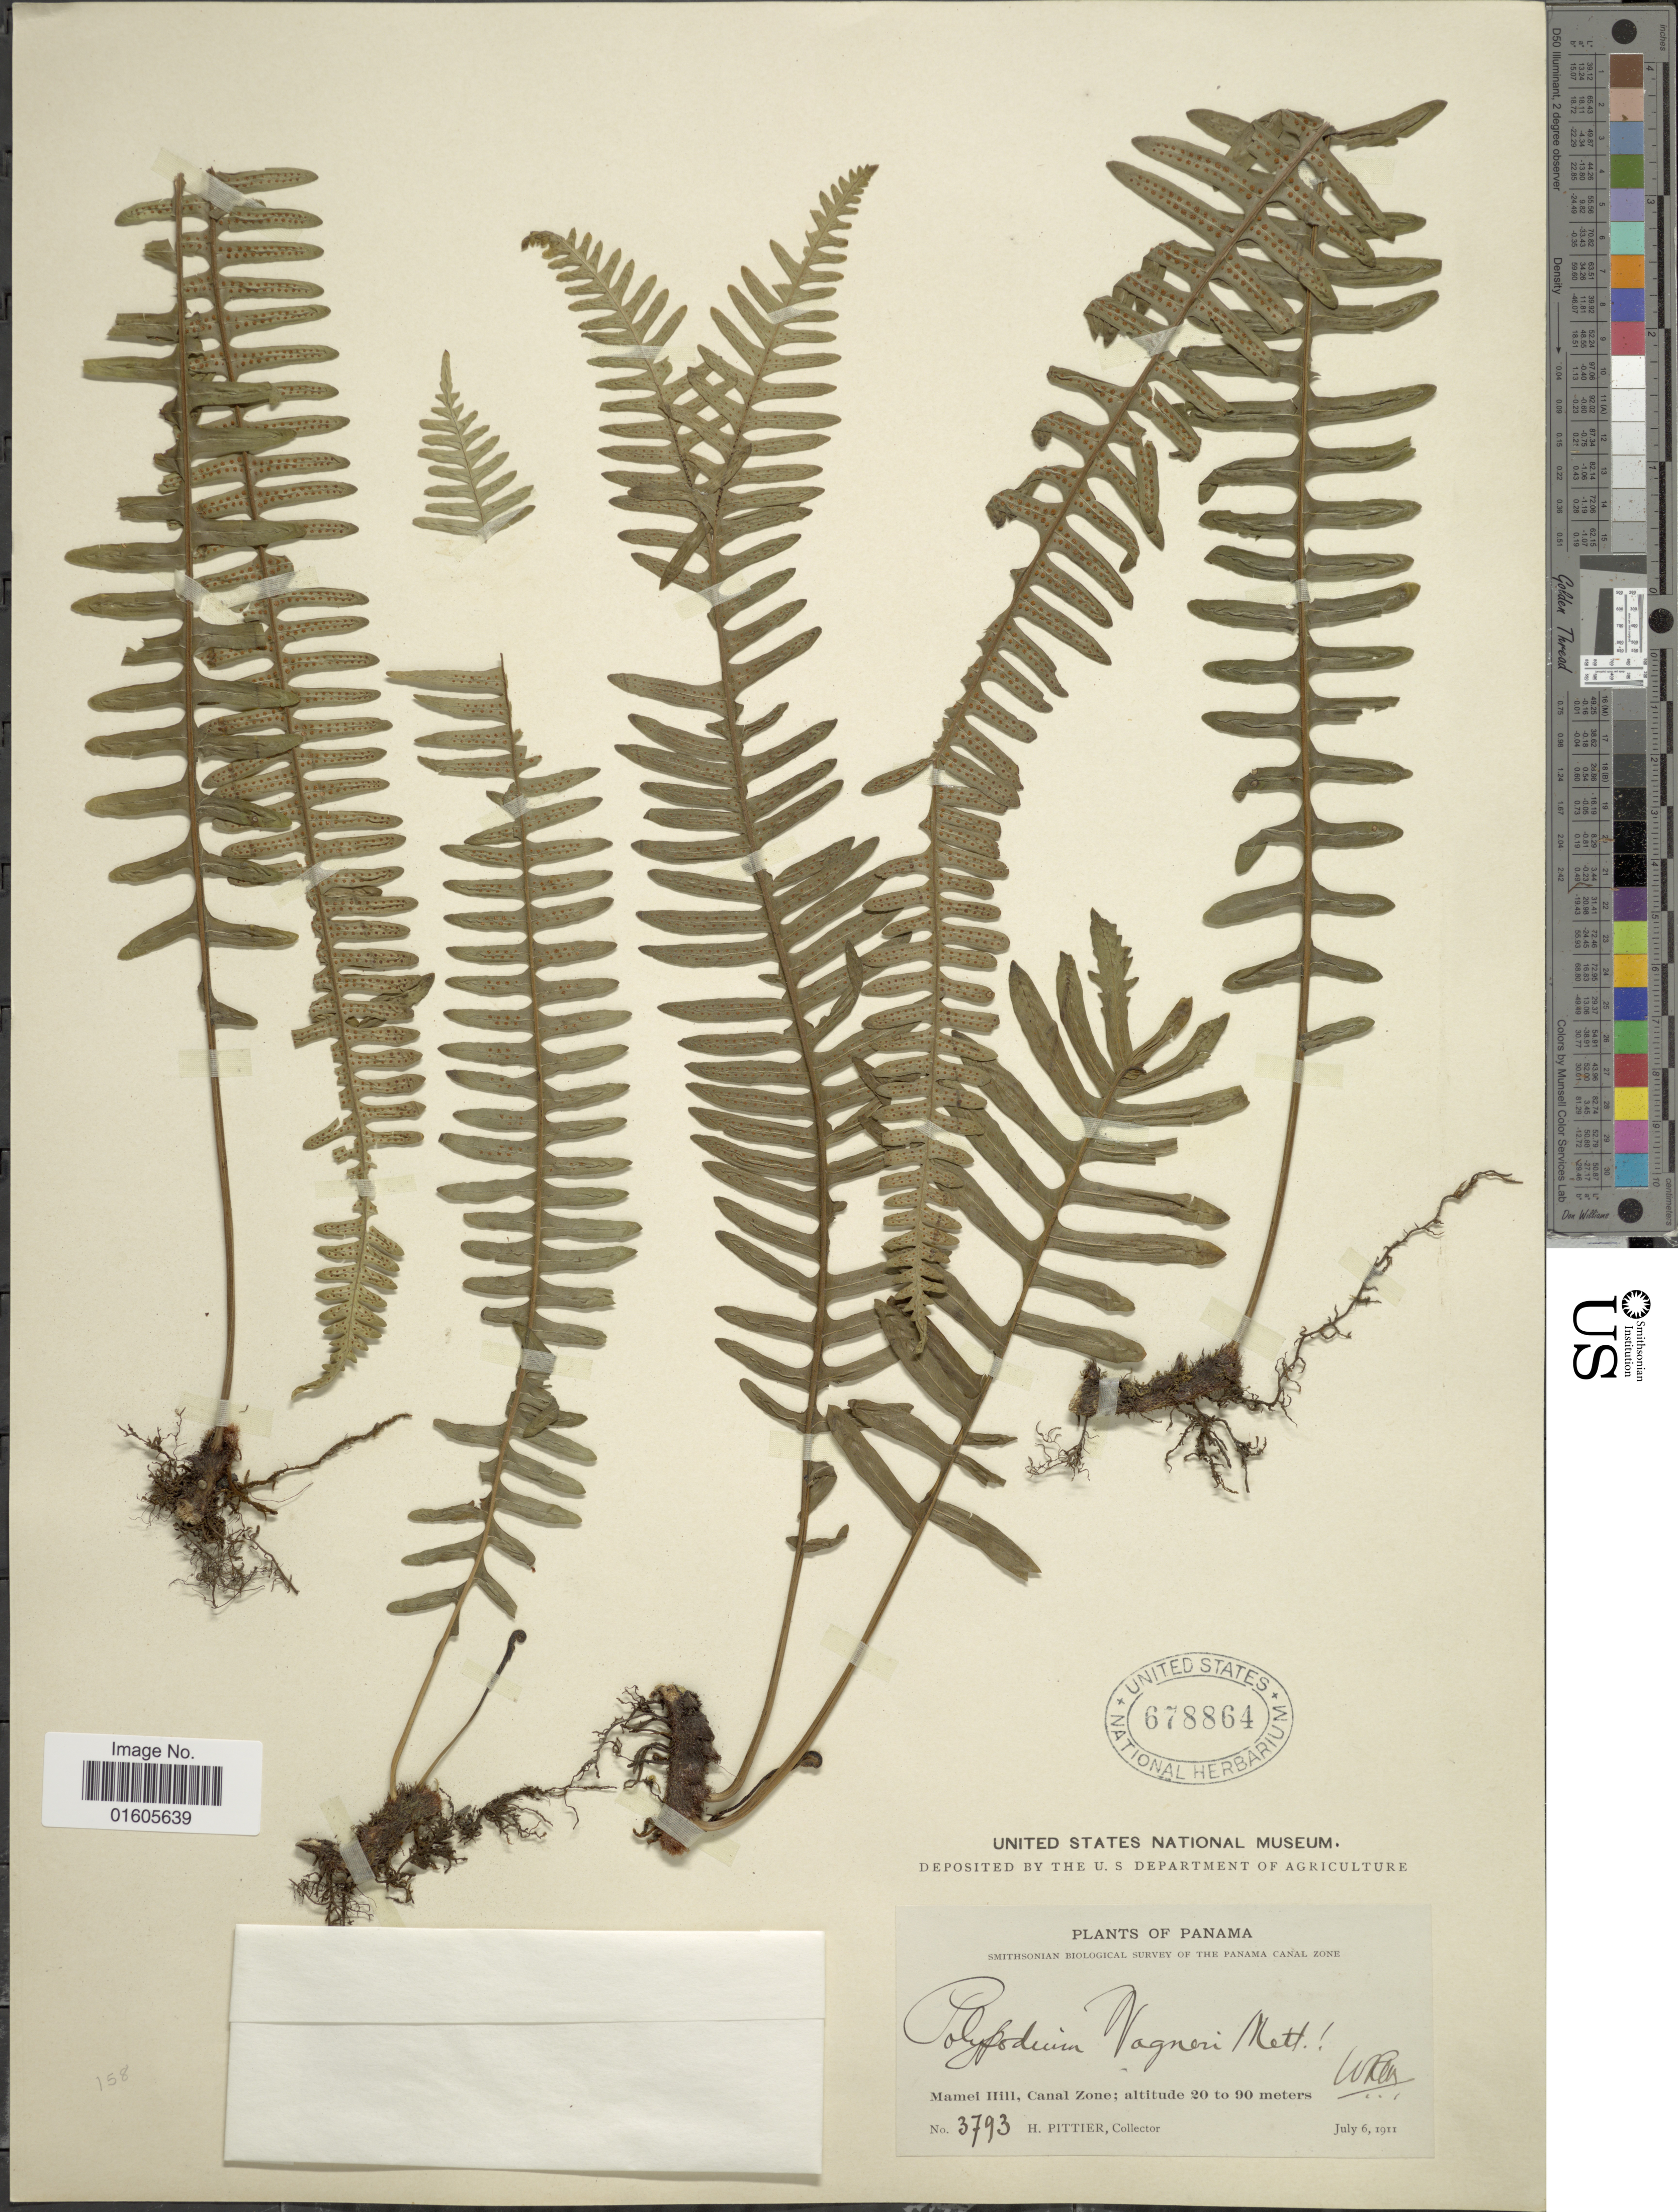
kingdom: Plantae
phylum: Tracheophyta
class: Polypodiopsida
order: Polypodiales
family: Polypodiaceae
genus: Serpocaulon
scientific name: Serpocaulon wagneri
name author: (Mett.) A.R. Sm.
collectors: H. F. Pittier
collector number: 3793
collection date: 1911-07-06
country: Panama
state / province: Colón / Panamá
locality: Mamei Hill, Canal Zone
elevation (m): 20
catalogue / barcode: US 678864